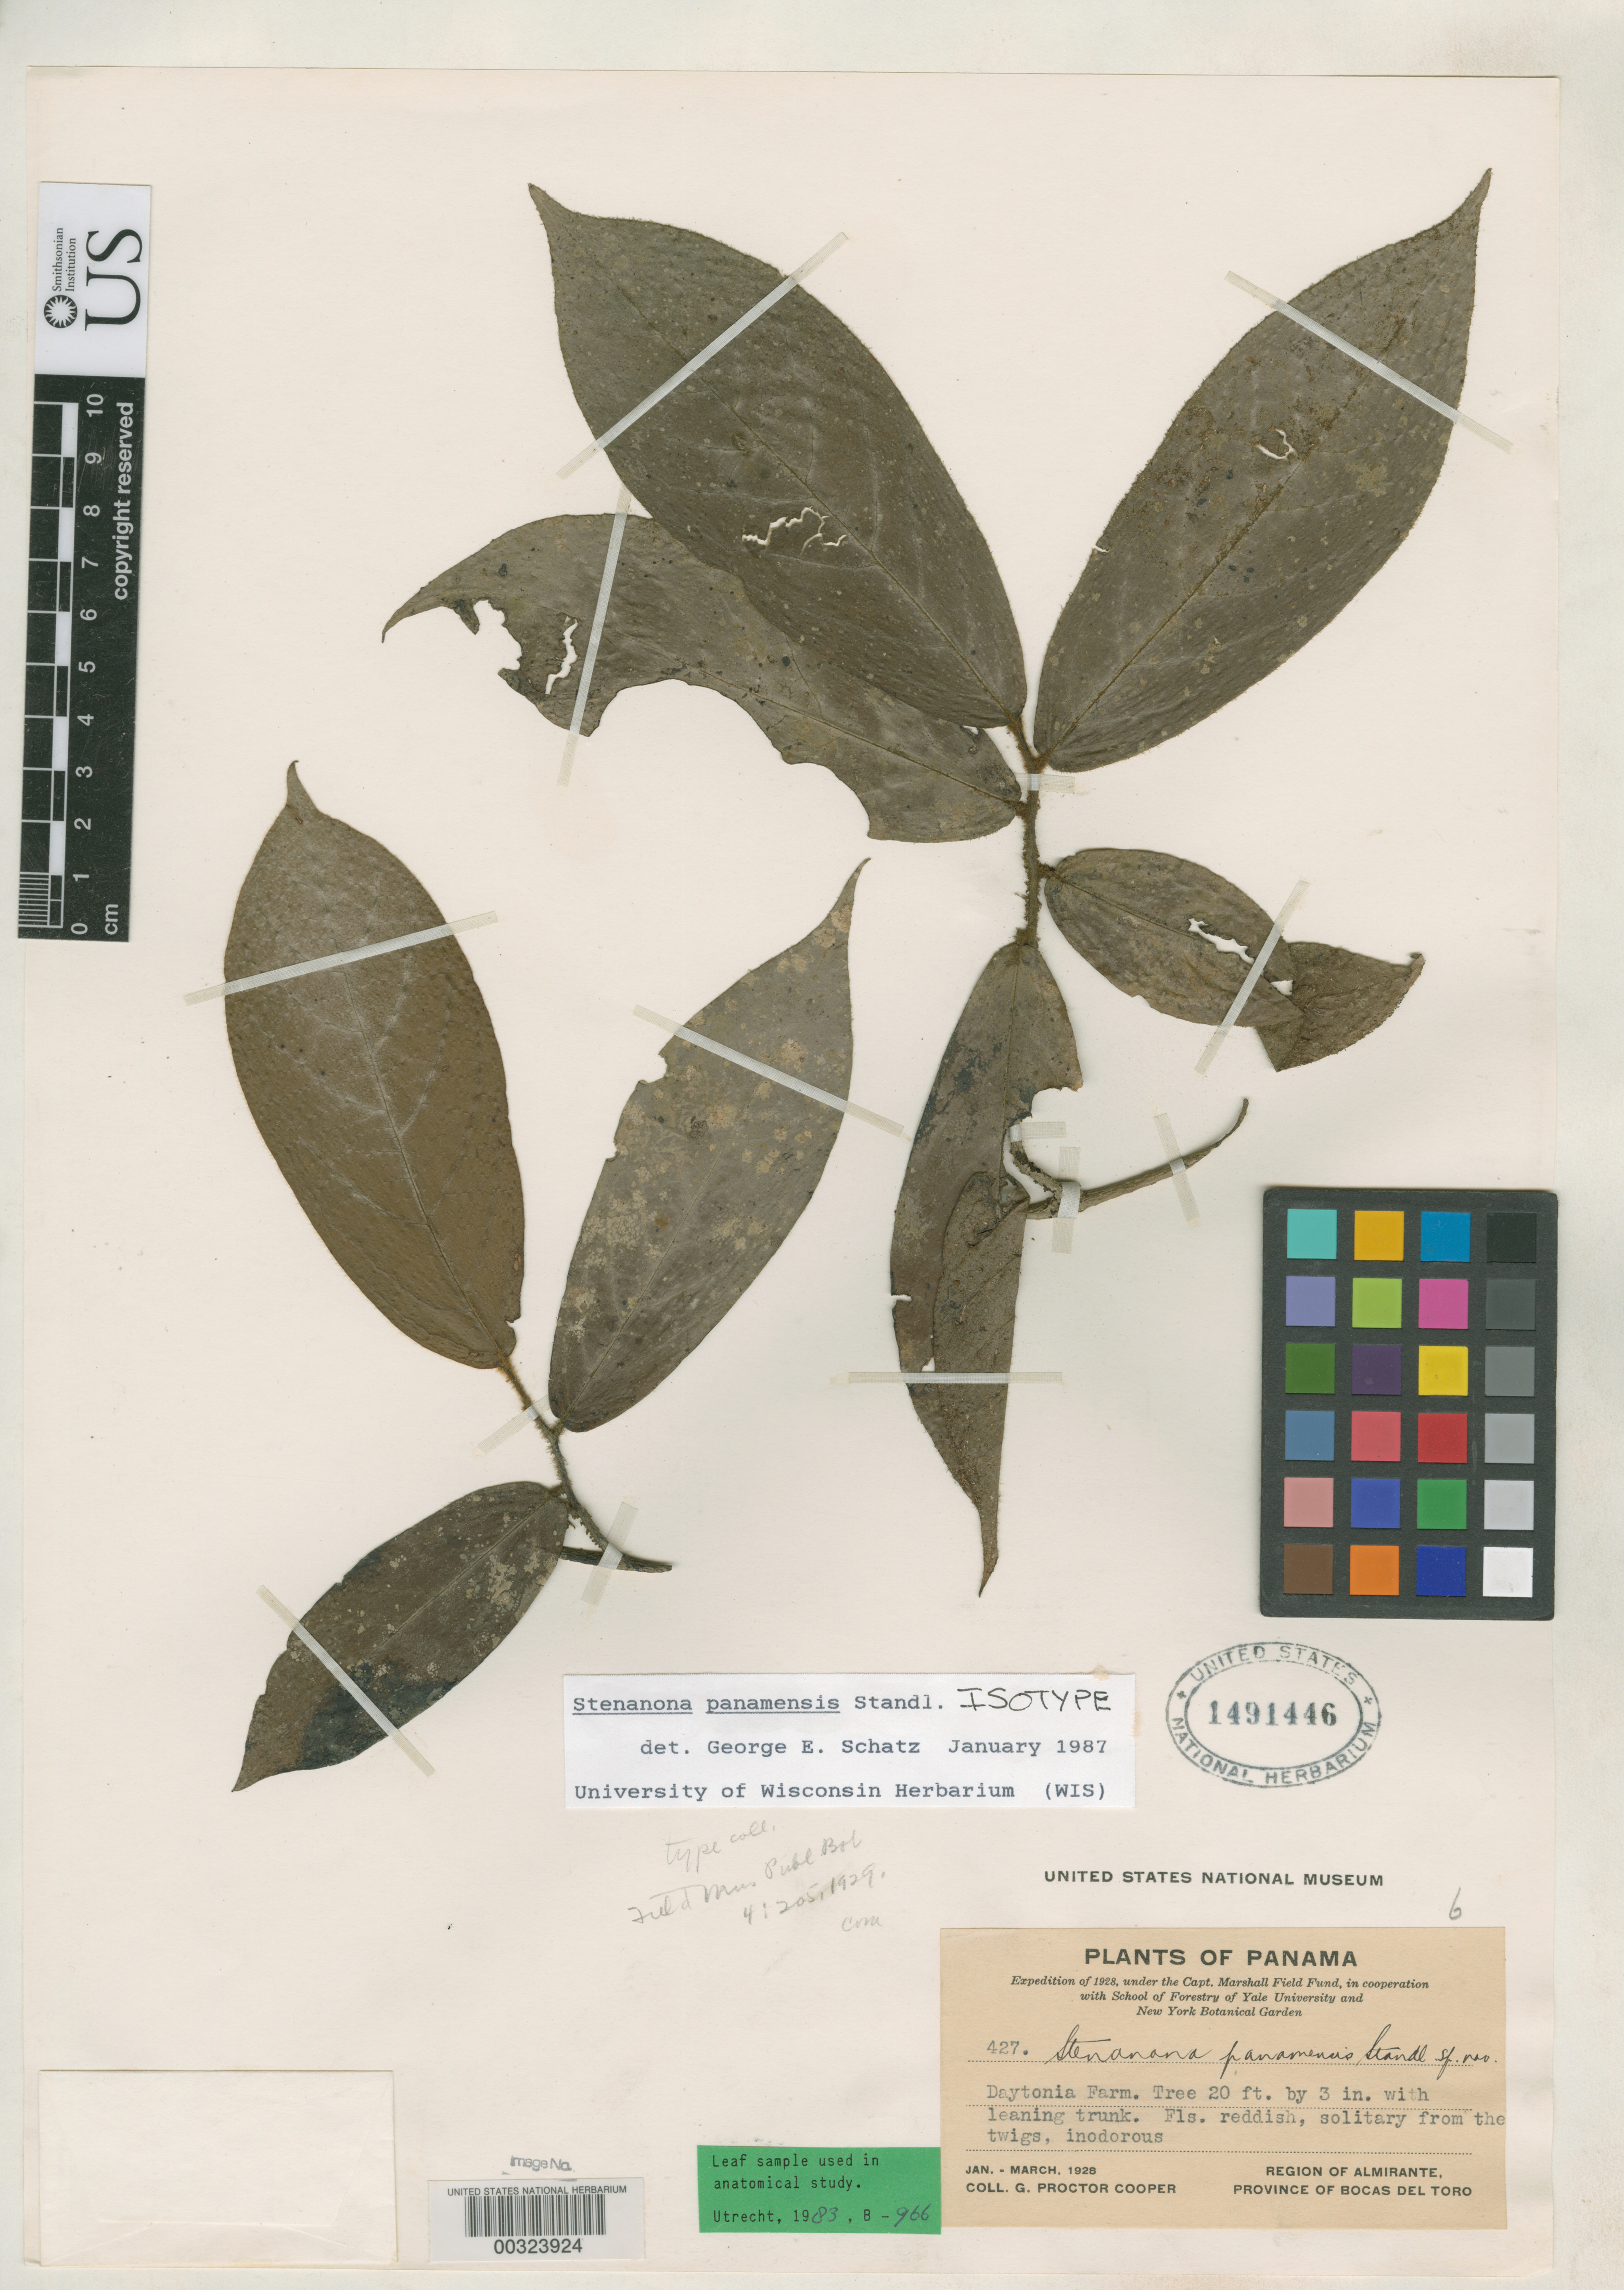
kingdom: Plantae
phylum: Tracheophyta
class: Magnoliopsida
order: Magnoliales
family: Annonaceae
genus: Stenanona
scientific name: Stenanona panamensis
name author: Standl.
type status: Isotype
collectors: G. Cooper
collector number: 427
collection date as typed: Jan 1928 to -- Mar 1928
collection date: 1928-01/1928-03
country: Panama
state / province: Bocas del Toro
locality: Almirante region.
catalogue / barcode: US 1491446